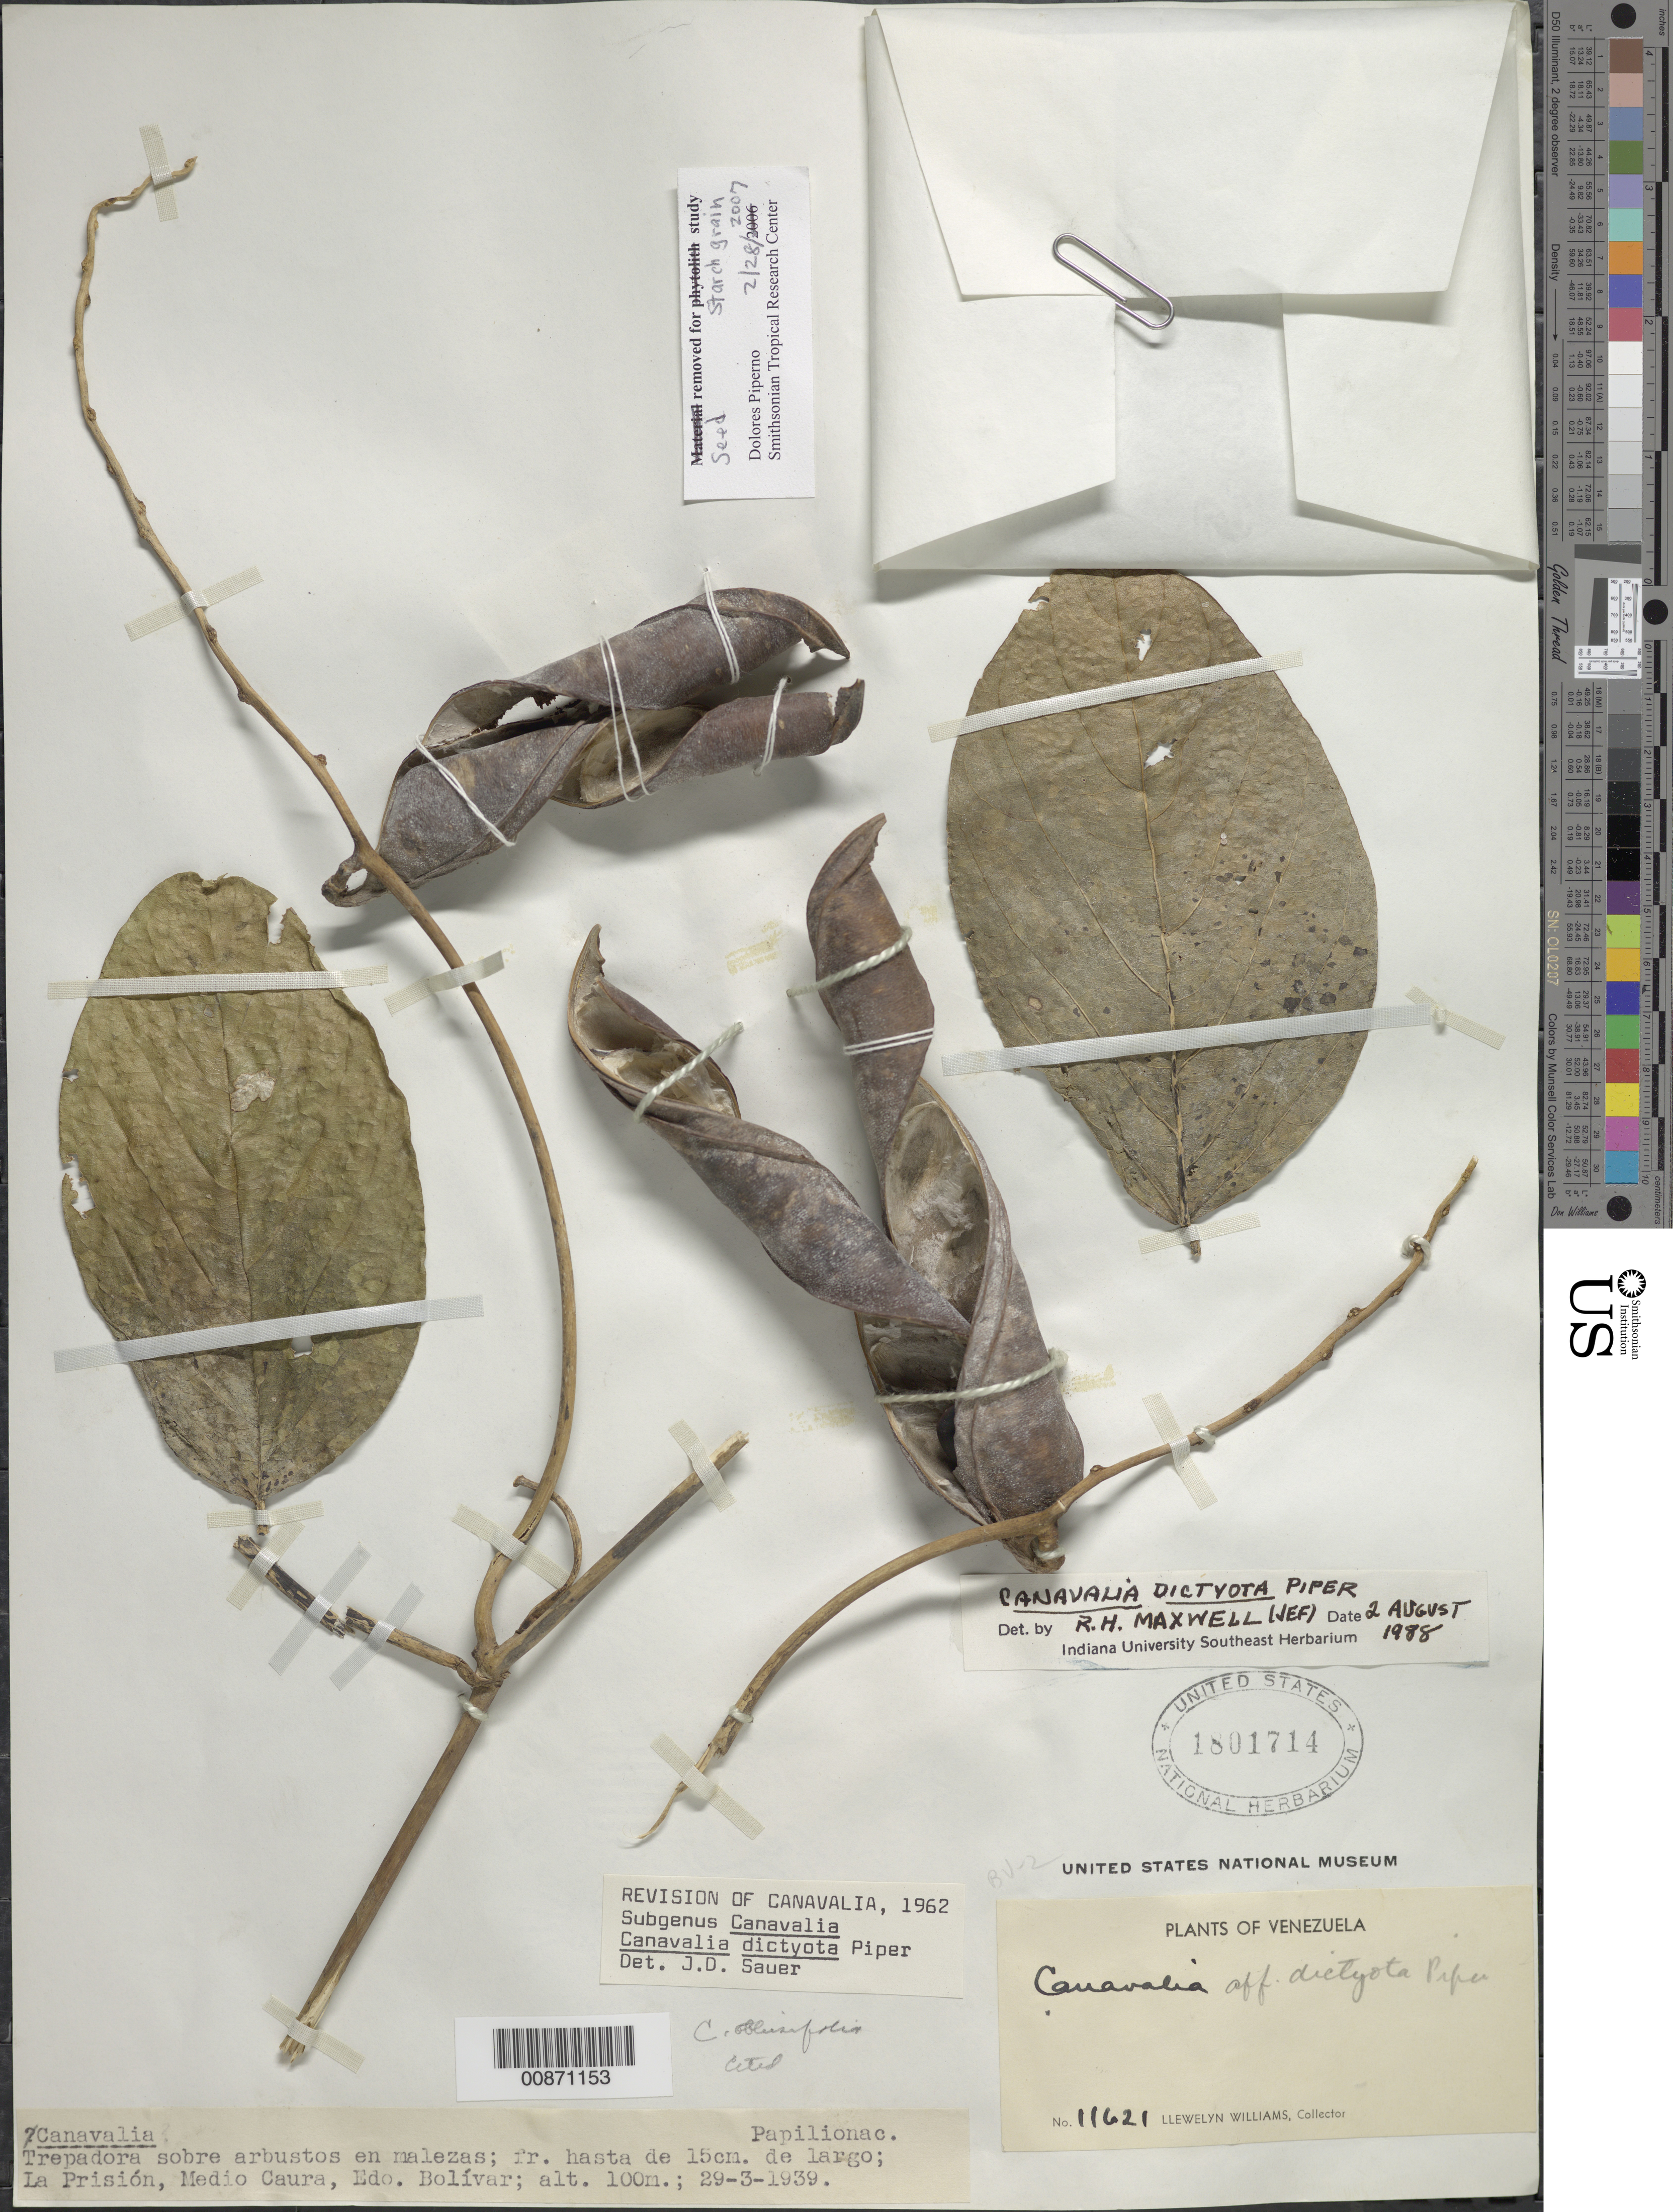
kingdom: Plantae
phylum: Tracheophyta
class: Magnoliopsida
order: Fabales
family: Fabaceae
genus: Canavalia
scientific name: Canavalia dictyota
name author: Piper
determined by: Maxwell, R. H., (JEF), Indiana University Southeast (UNITED STATES)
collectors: Ll. Williams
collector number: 11621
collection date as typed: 29-Mar-39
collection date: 1939-03-29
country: Venezuela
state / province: Bolívar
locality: La Prisión, Medio Caura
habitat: Sobre arbustos en malezas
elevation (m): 100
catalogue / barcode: US 1801714